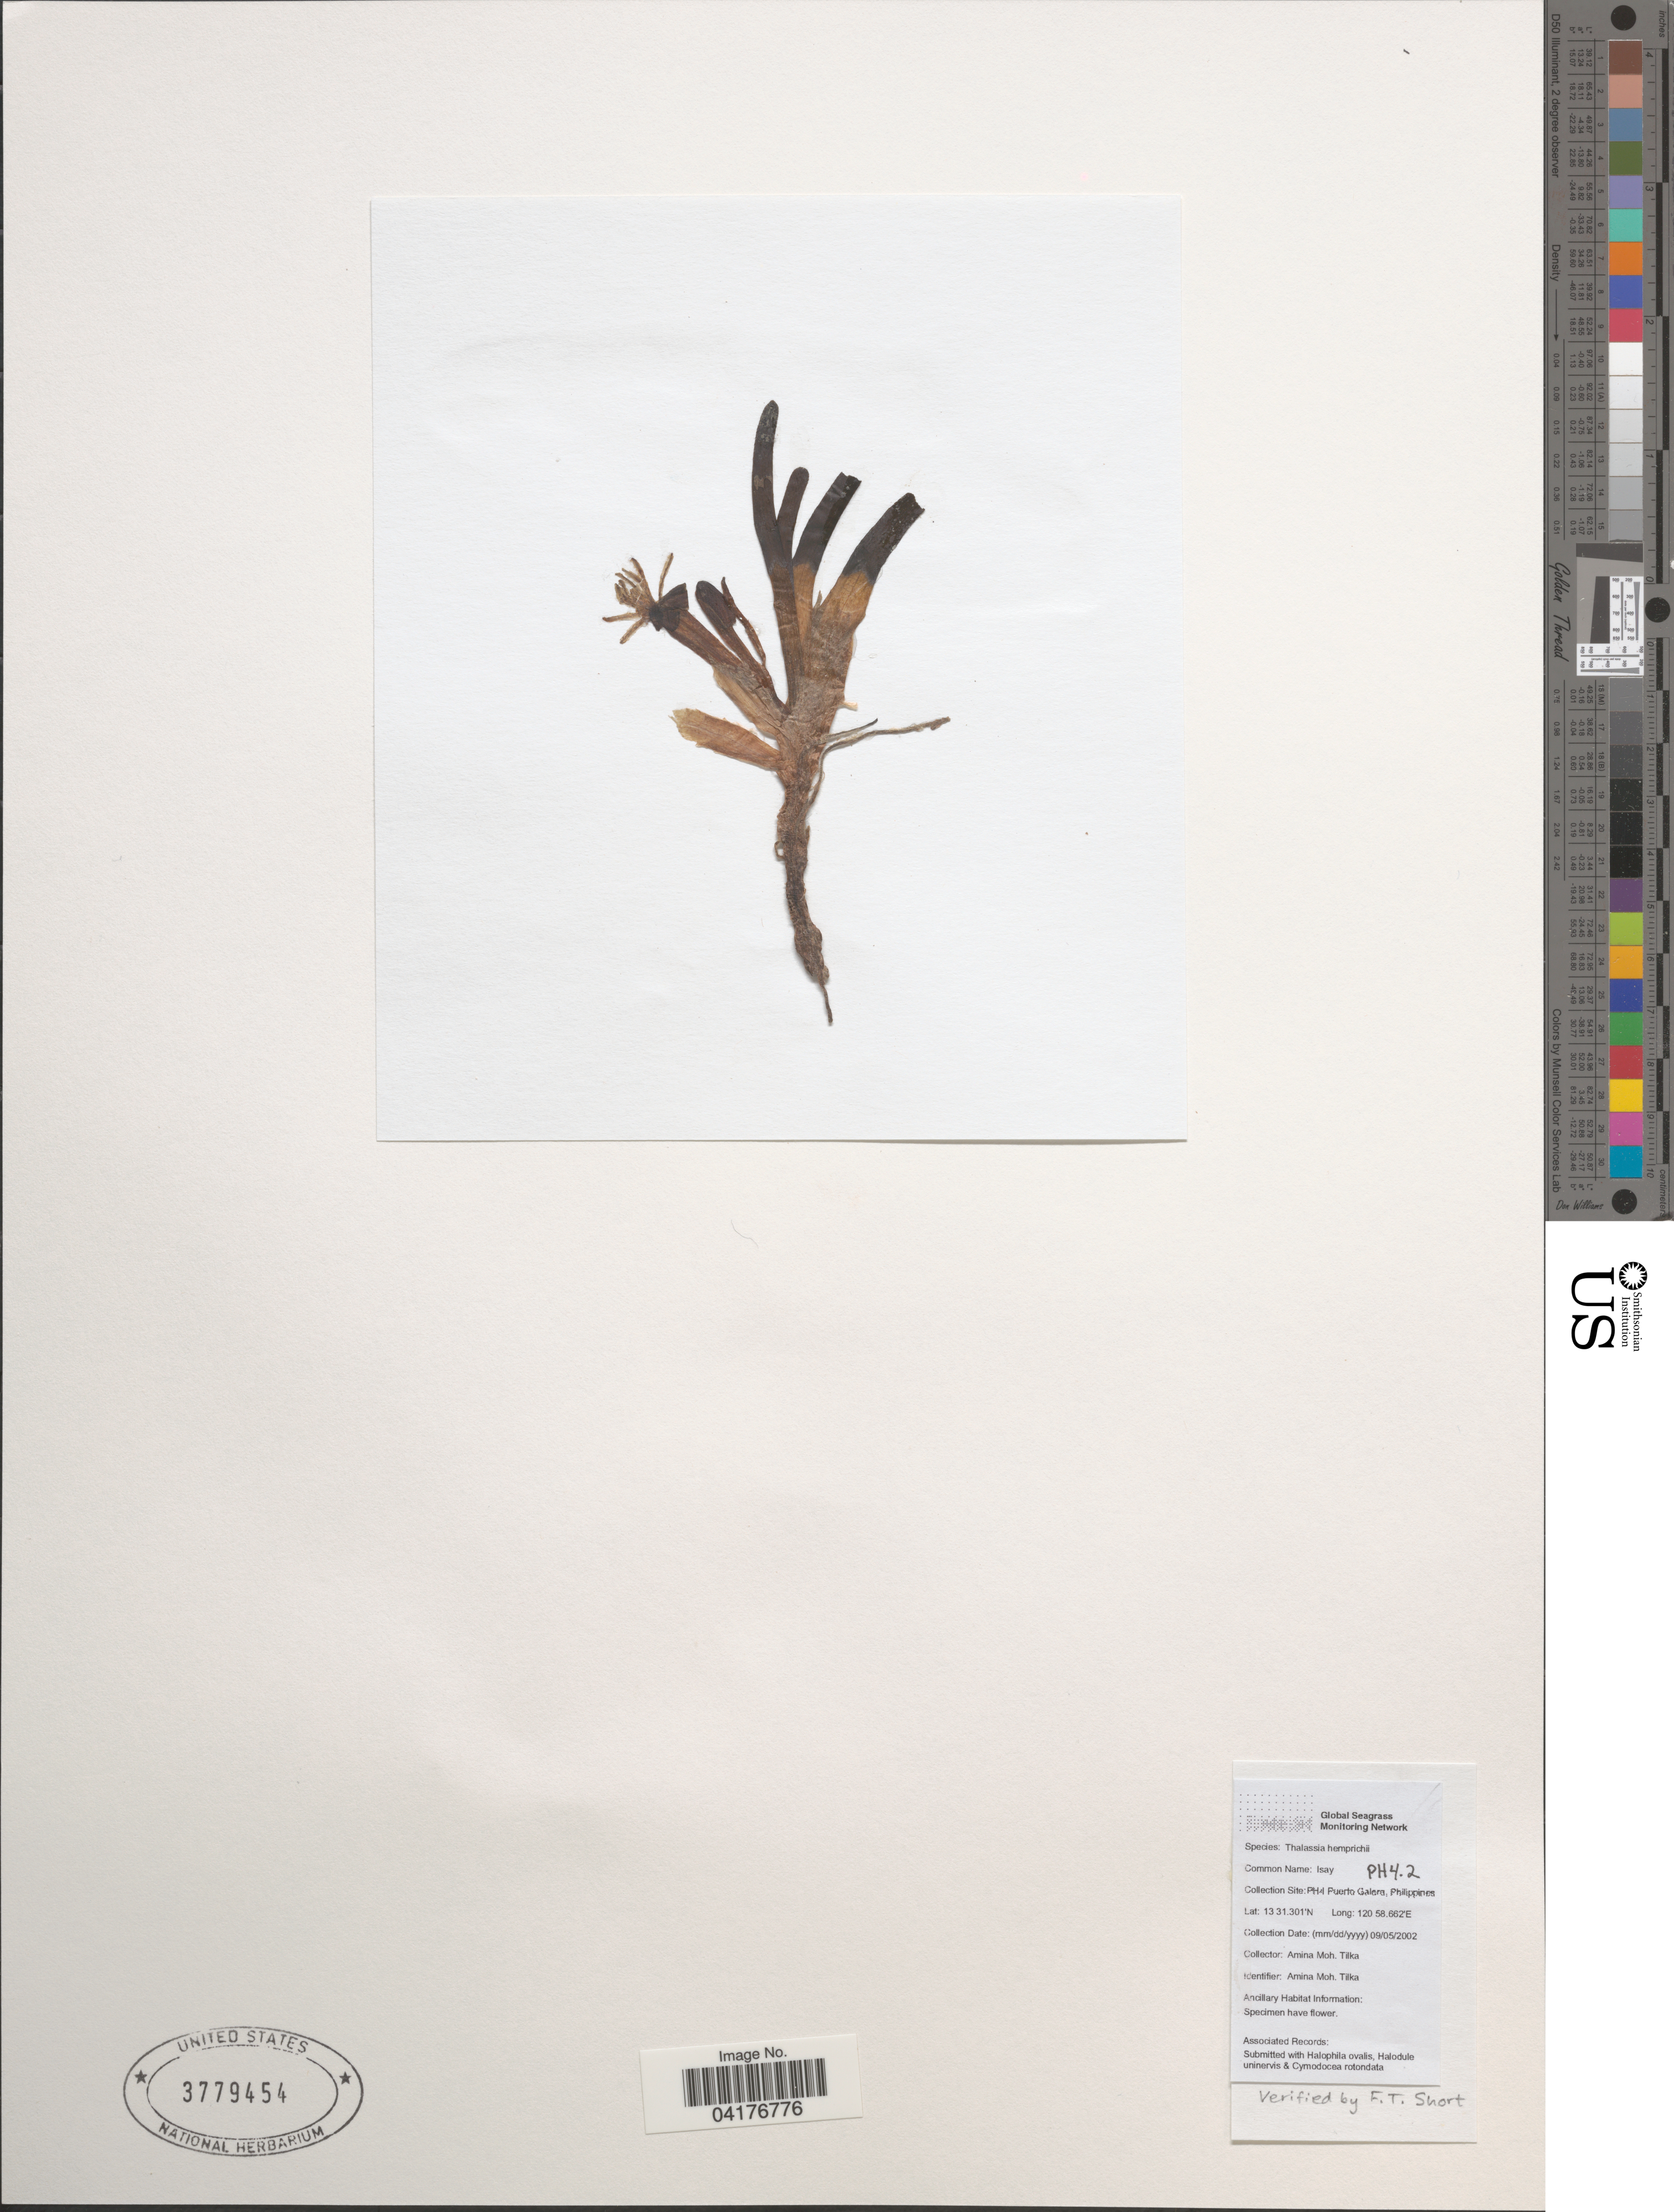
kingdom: Plantae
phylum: Tracheophyta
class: Liliopsida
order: Alismatales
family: Hydrocharitaceae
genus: Enhalus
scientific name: Enhalus acoroides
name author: (L. f.) Royle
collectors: A. Tilka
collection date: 2002-09-05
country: Philippines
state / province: Mimaropa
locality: PH4.2 Puerto Galera.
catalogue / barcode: US 3779454